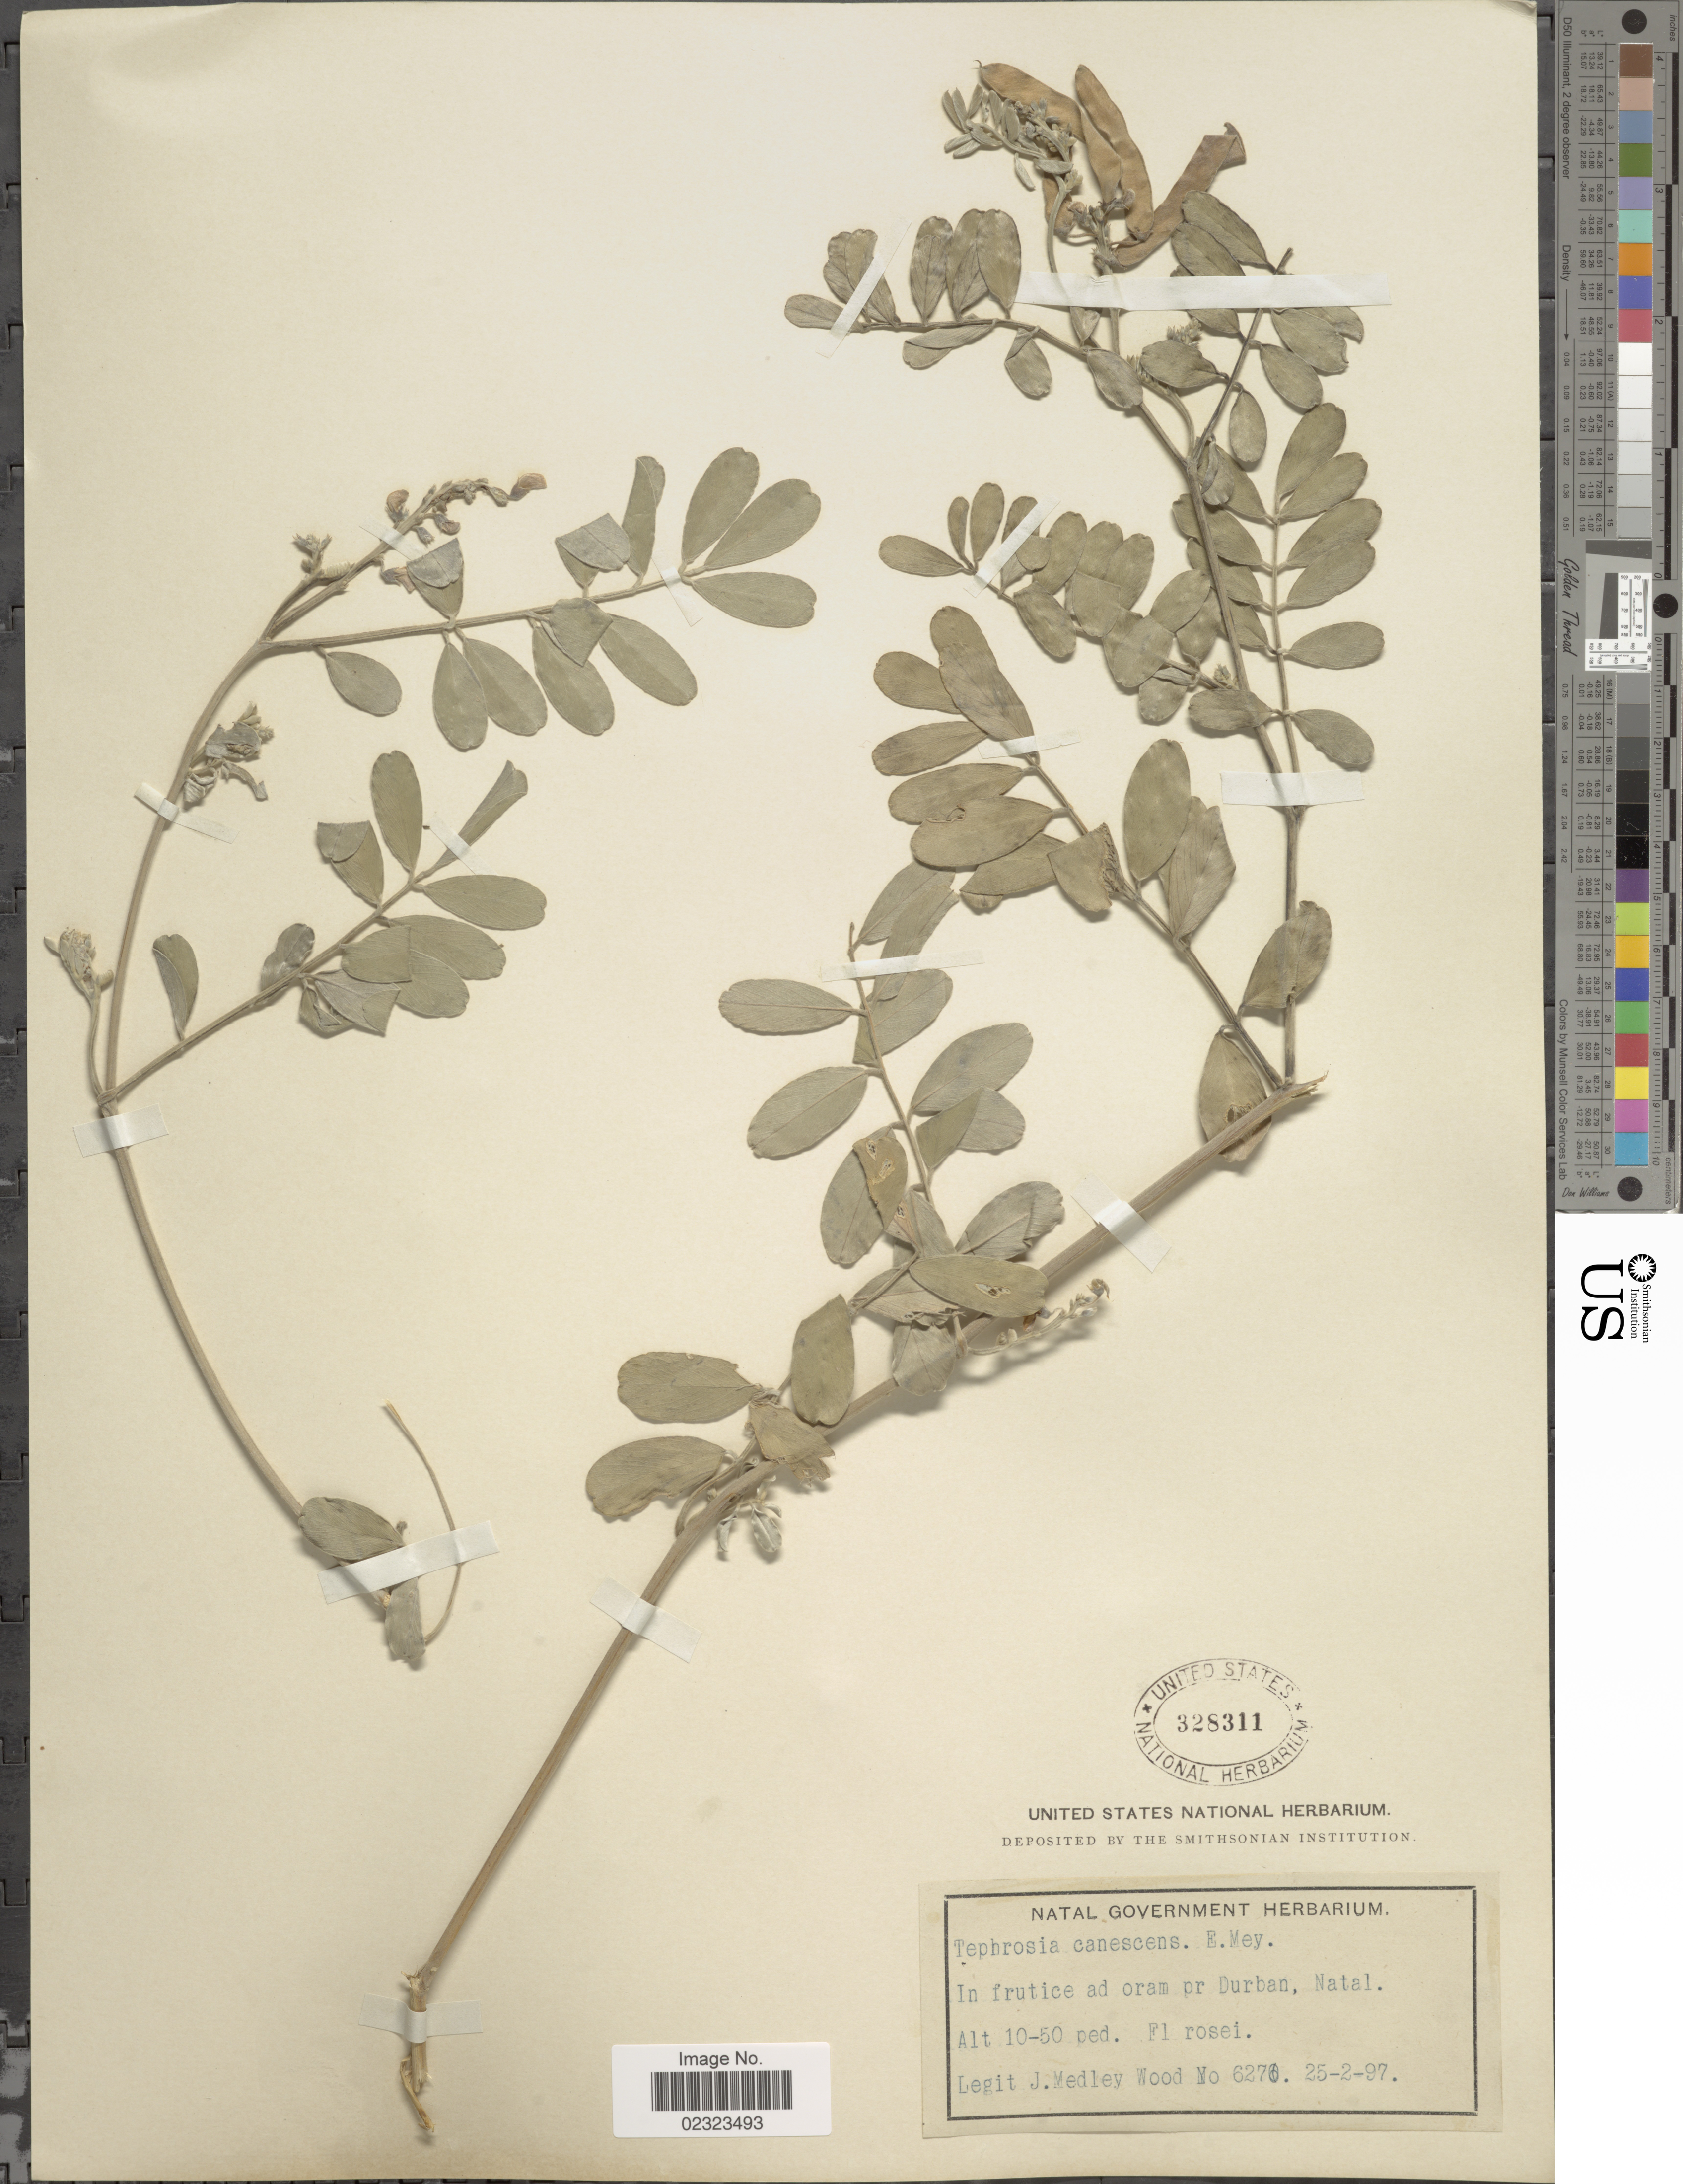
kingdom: Plantae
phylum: Tracheophyta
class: Magnoliopsida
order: Fabales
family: Fabaceae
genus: Tephrosia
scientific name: Tephrosia canescens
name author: E. Mey.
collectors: J. Medley Wood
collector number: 6270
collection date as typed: Transcribed d/m/y: 25/2/97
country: South Africa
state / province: KwaZulu-Natal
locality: In fructice ad oram pr Durban.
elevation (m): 3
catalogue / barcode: US 328311